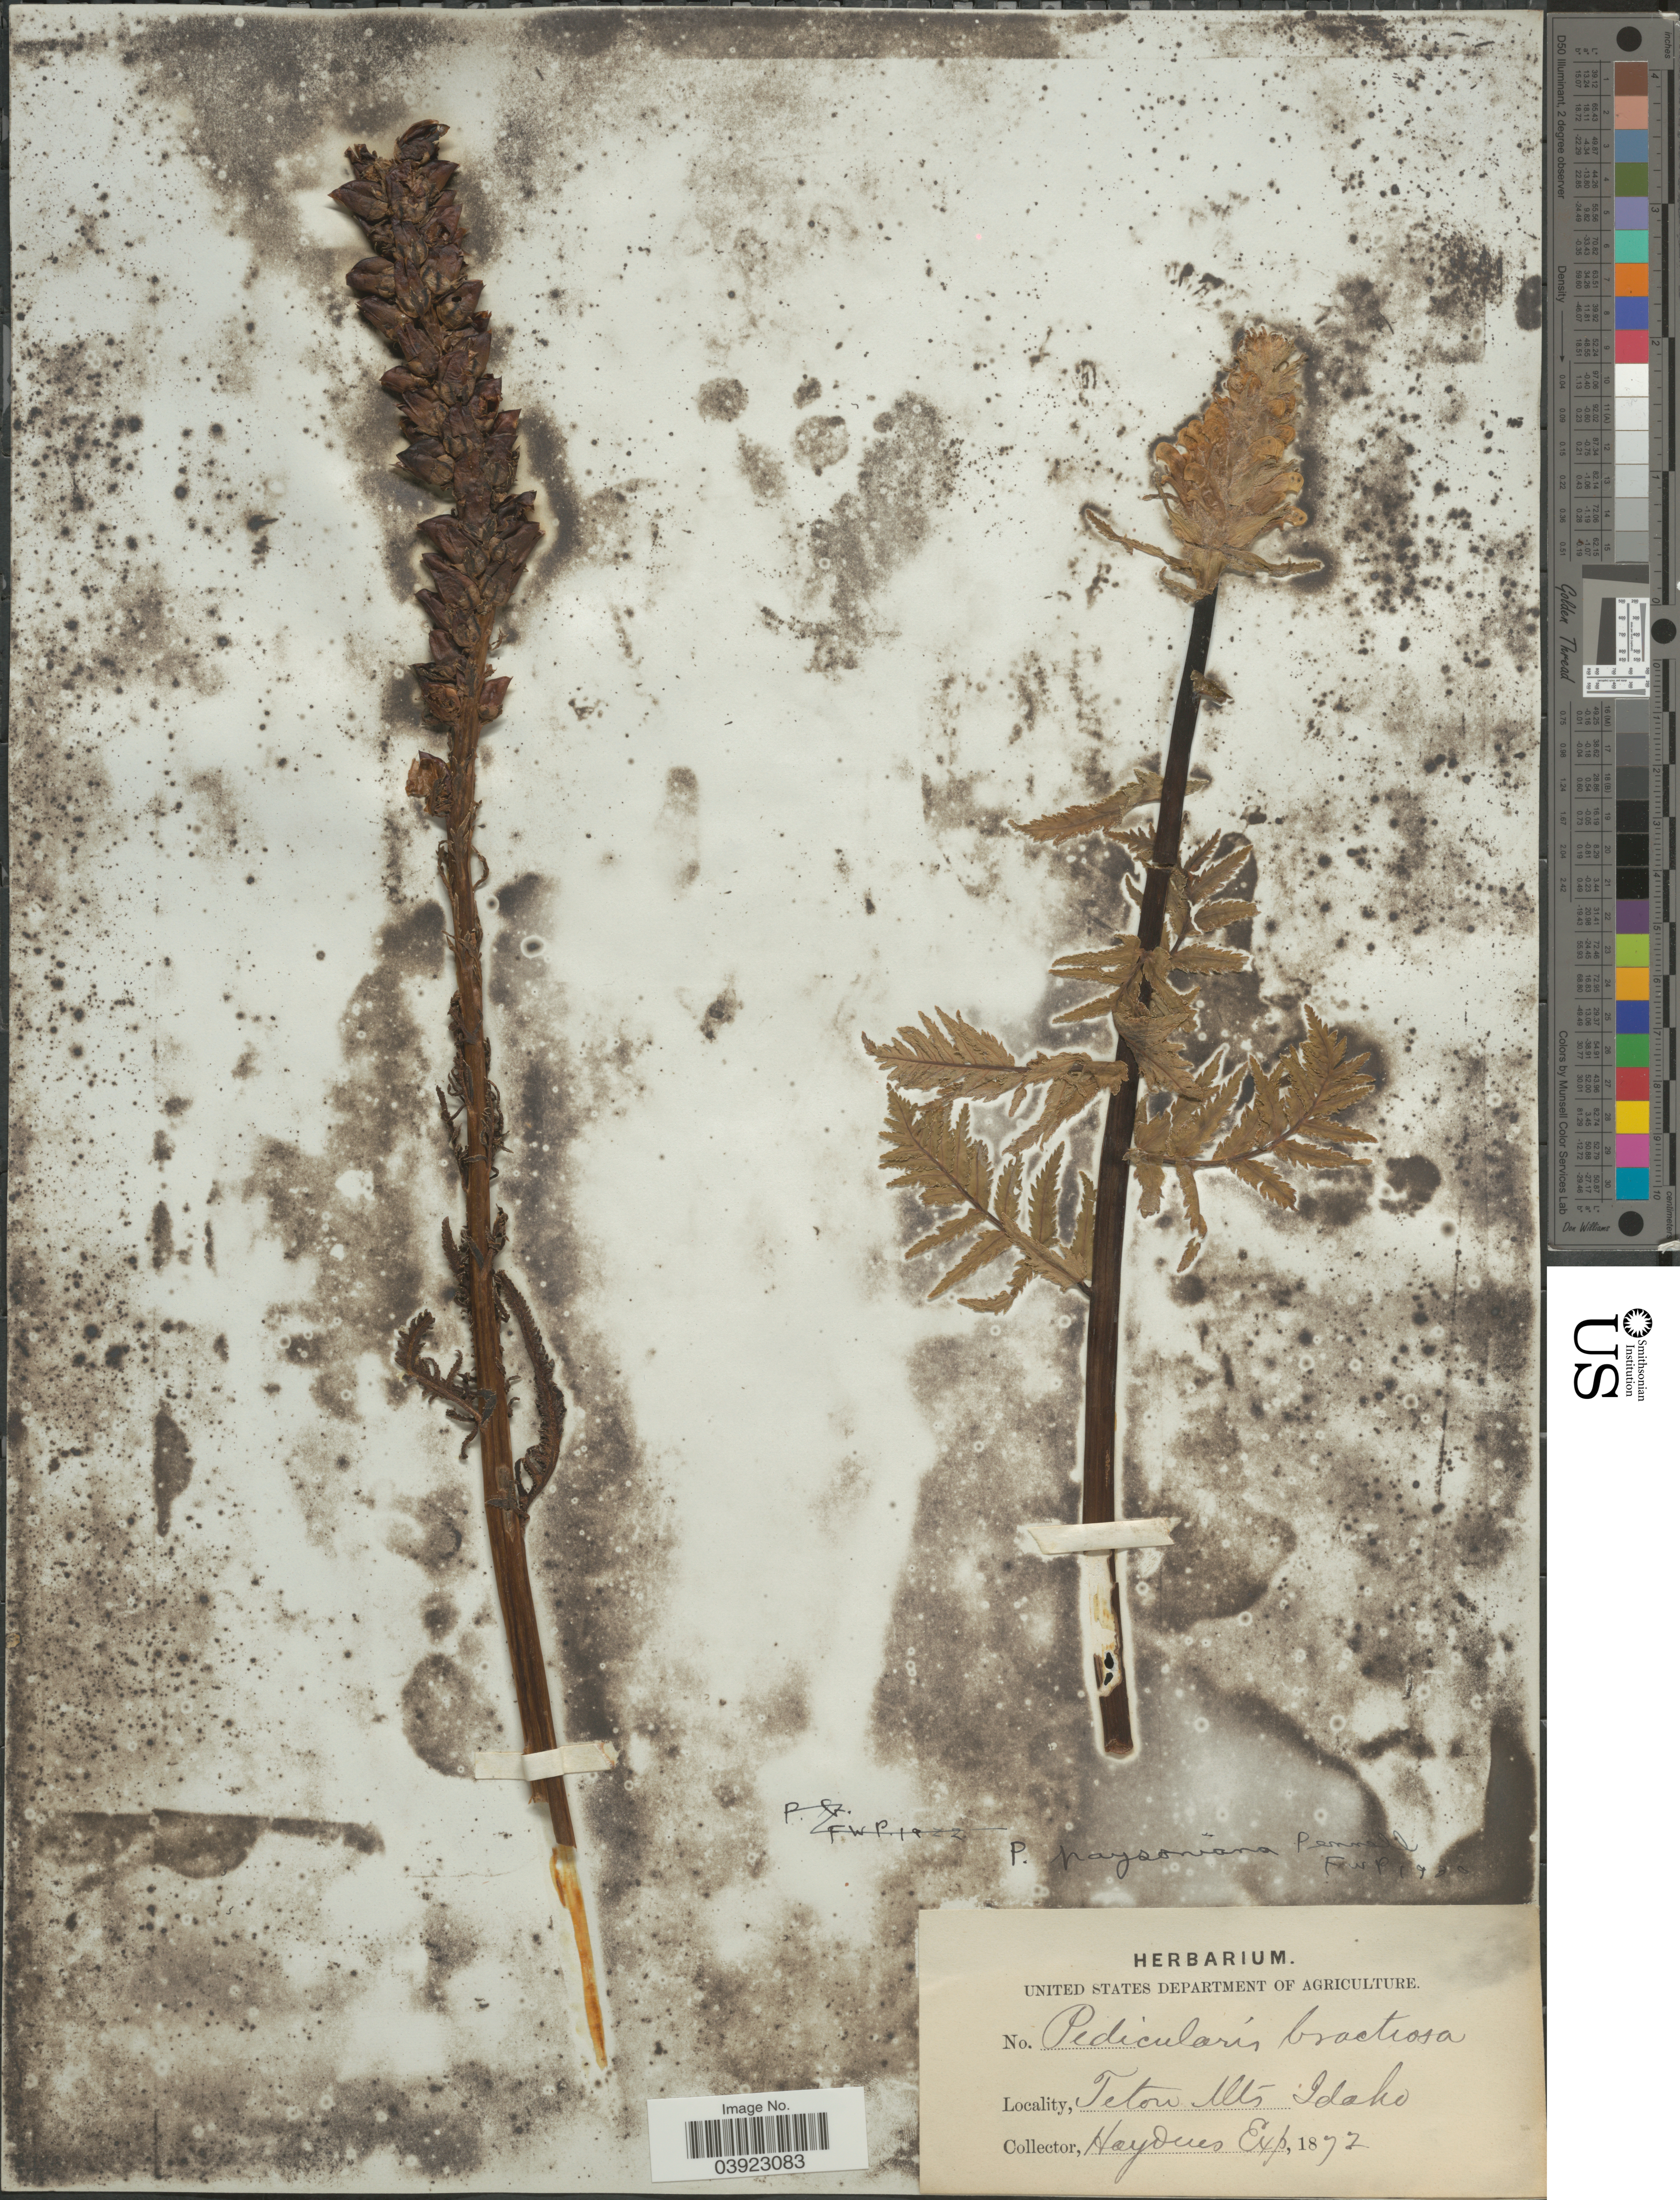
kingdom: Plantae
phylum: Tracheophyta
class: Magnoliopsida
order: Lamiales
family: Orobanchaceae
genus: Pedicularis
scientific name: Pedicularis paysoniana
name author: Pennell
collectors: Hayden's Exped.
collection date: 1872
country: United States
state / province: Idaho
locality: Teton Mts.